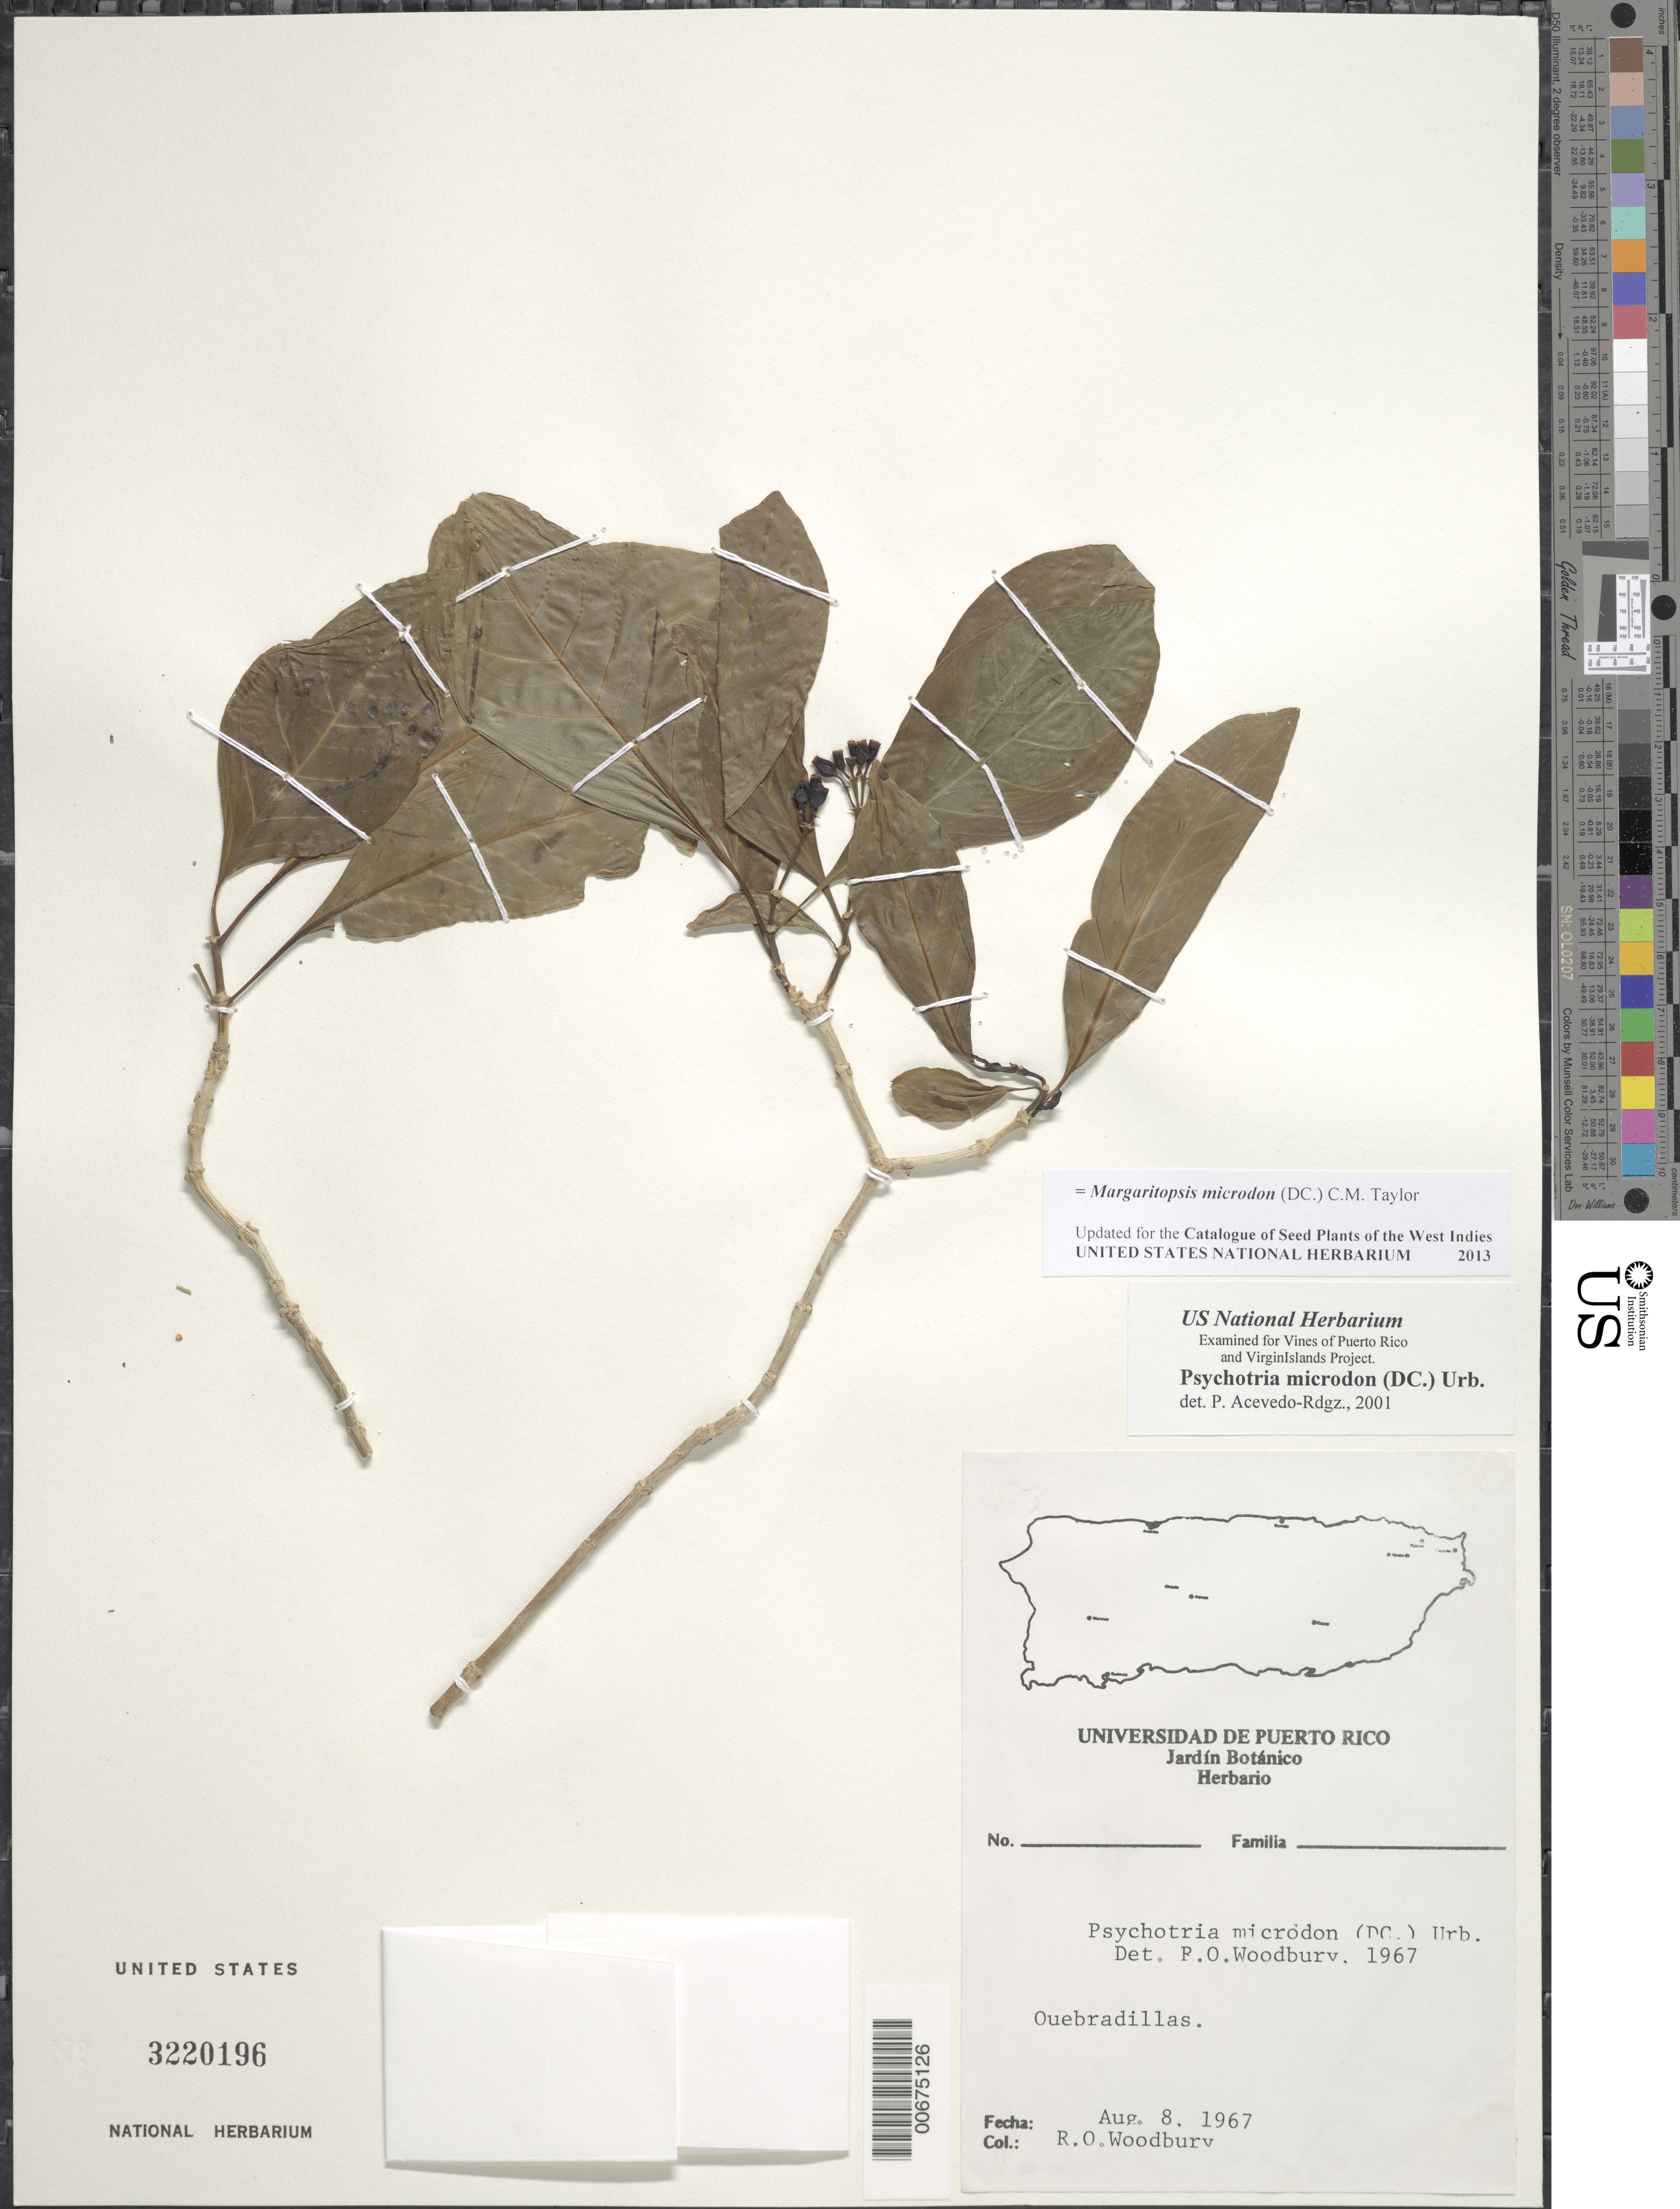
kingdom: Plantae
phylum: Tracheophyta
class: Magnoliopsida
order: Gentianales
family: Rubiaceae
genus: Margaritopsis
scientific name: Margaritopsis microdon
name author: (DC.) C.M. Taylor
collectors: R. O. Woodbury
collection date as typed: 08 Aug 1967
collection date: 1967-08-08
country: Puerto Rico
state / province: Quebradillas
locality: Quebradillas.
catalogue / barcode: US 3220196